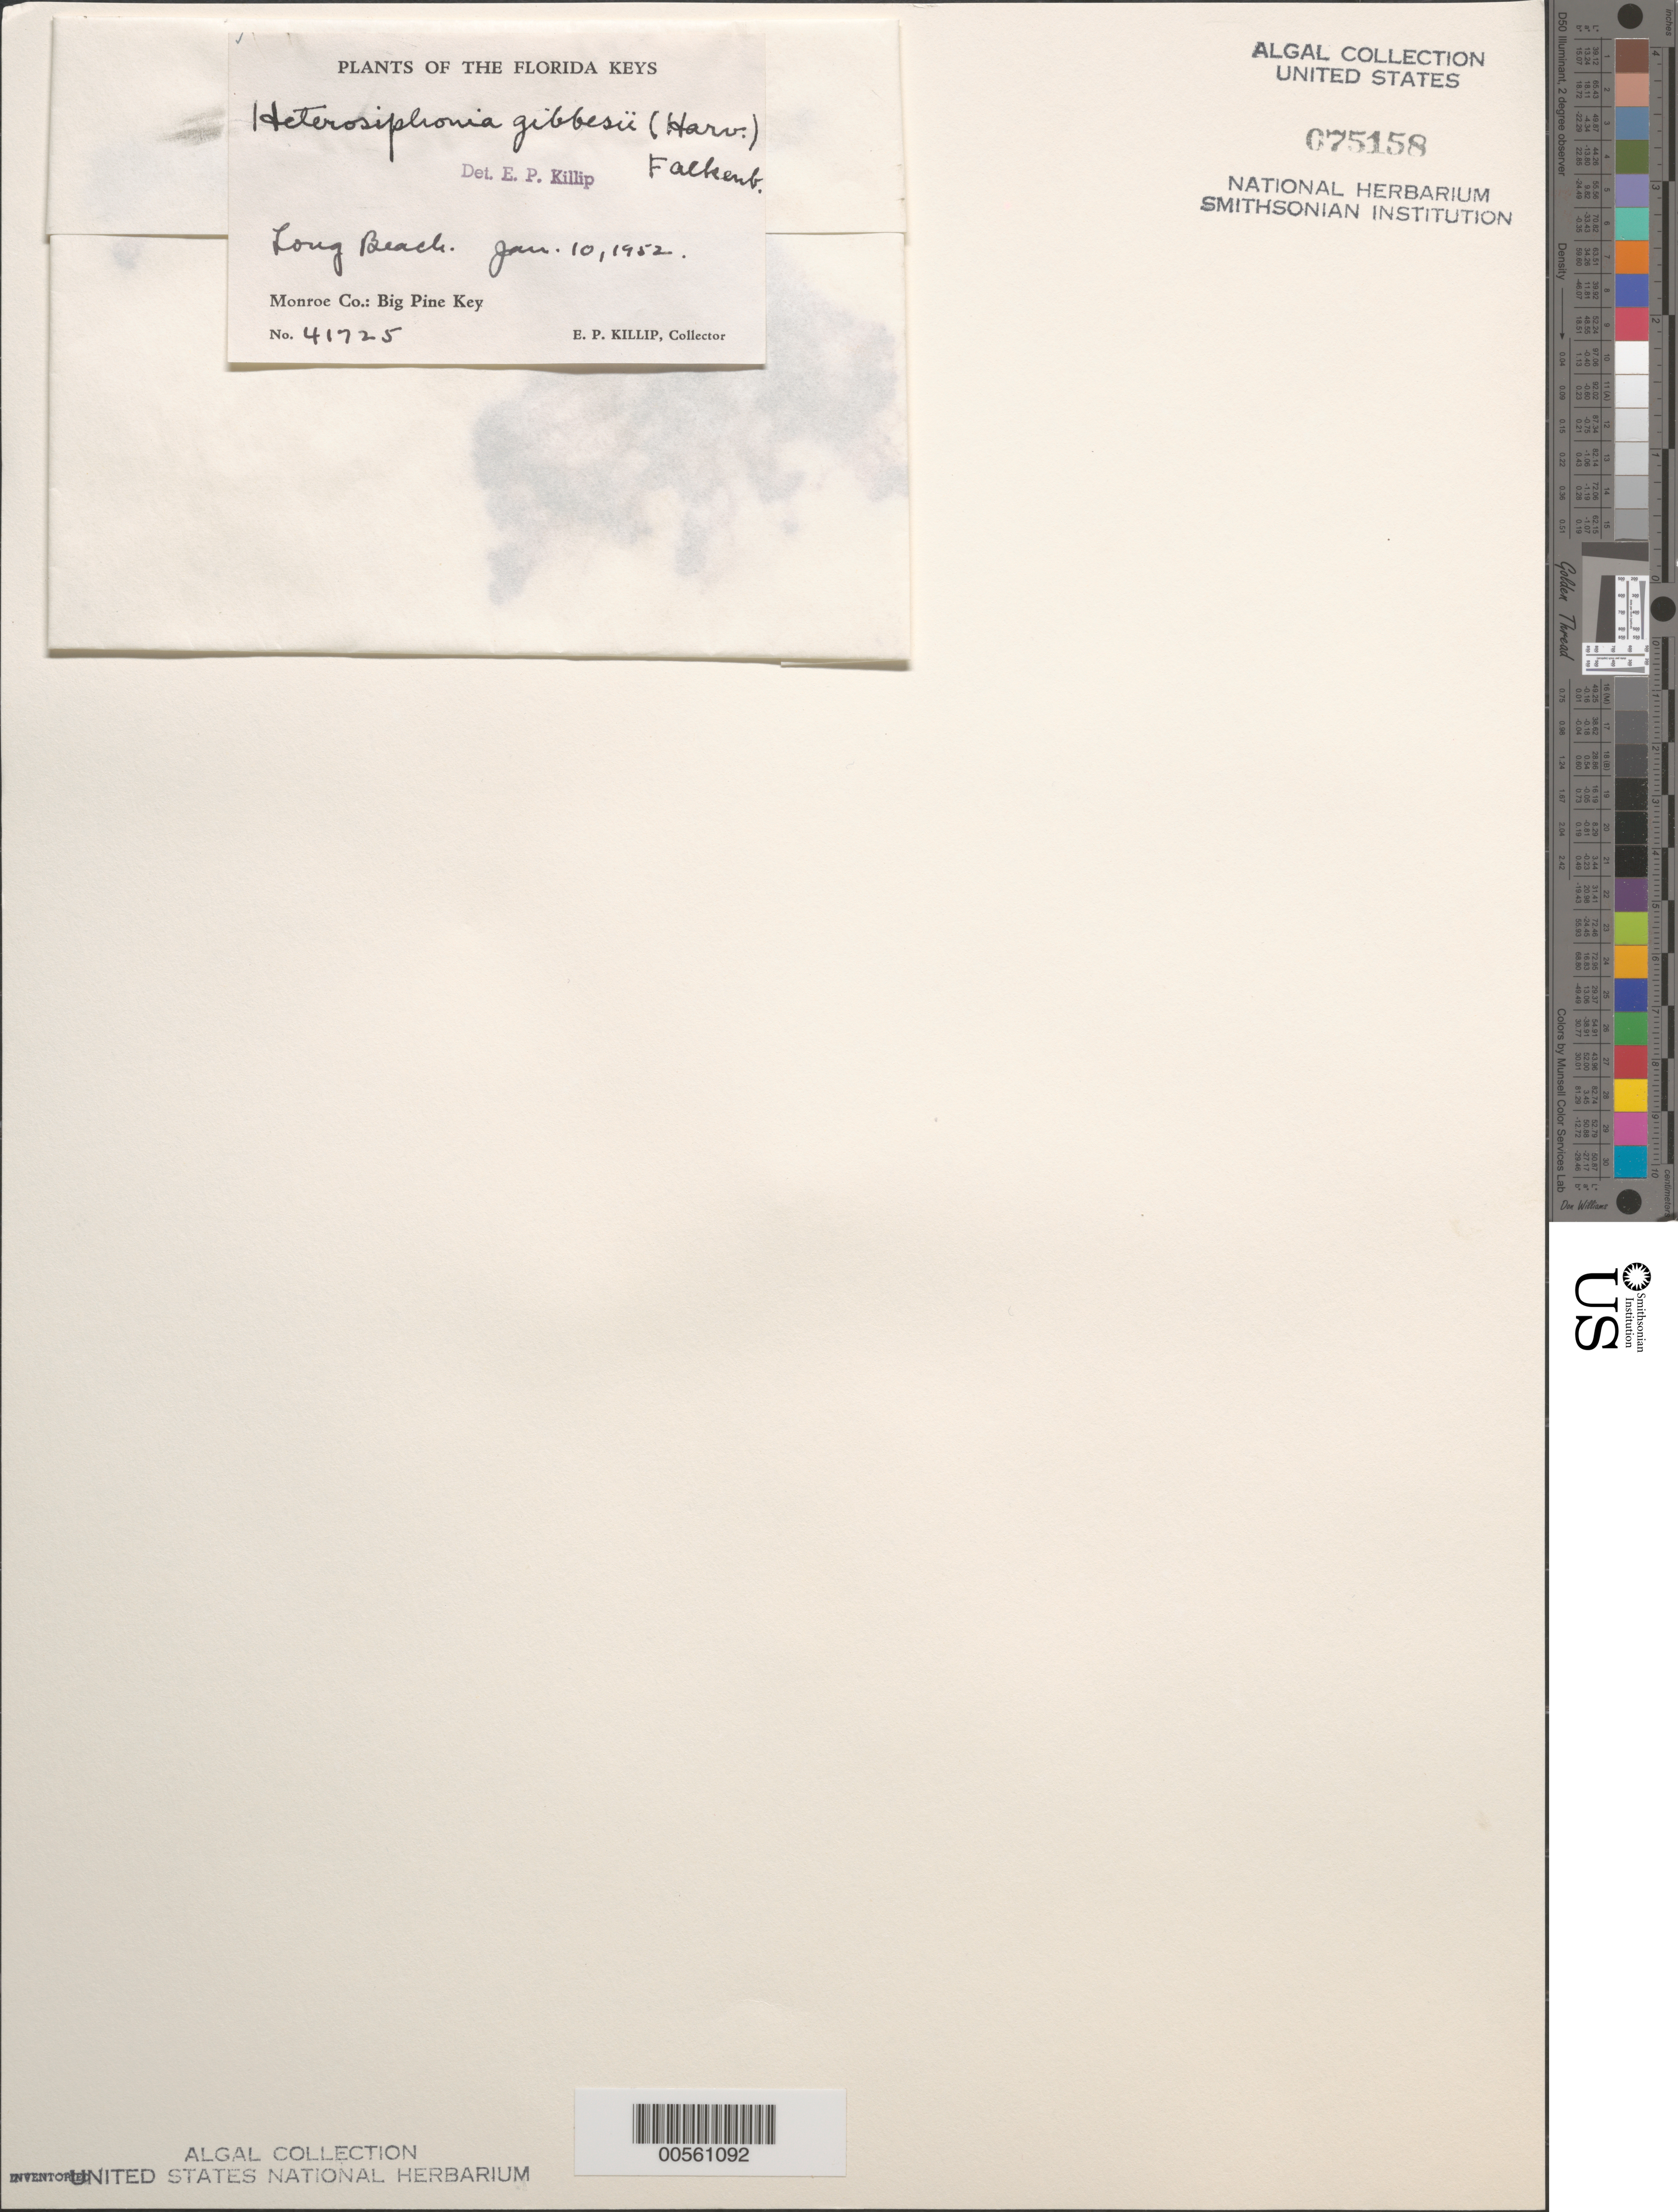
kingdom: Plantae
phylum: Rhodophyta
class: Florideophyceae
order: Ceramiales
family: Dasyaceae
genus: Heterosiphonia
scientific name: Heterosiphonia gibbesii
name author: (Harv.)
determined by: Killip, Ellsworth P.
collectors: E. P. Killip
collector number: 41725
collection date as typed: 10 Jan 1952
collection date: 1952-01-10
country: United States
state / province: Florida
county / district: Monroe County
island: Big Pine Key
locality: Long Beach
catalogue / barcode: US 75158